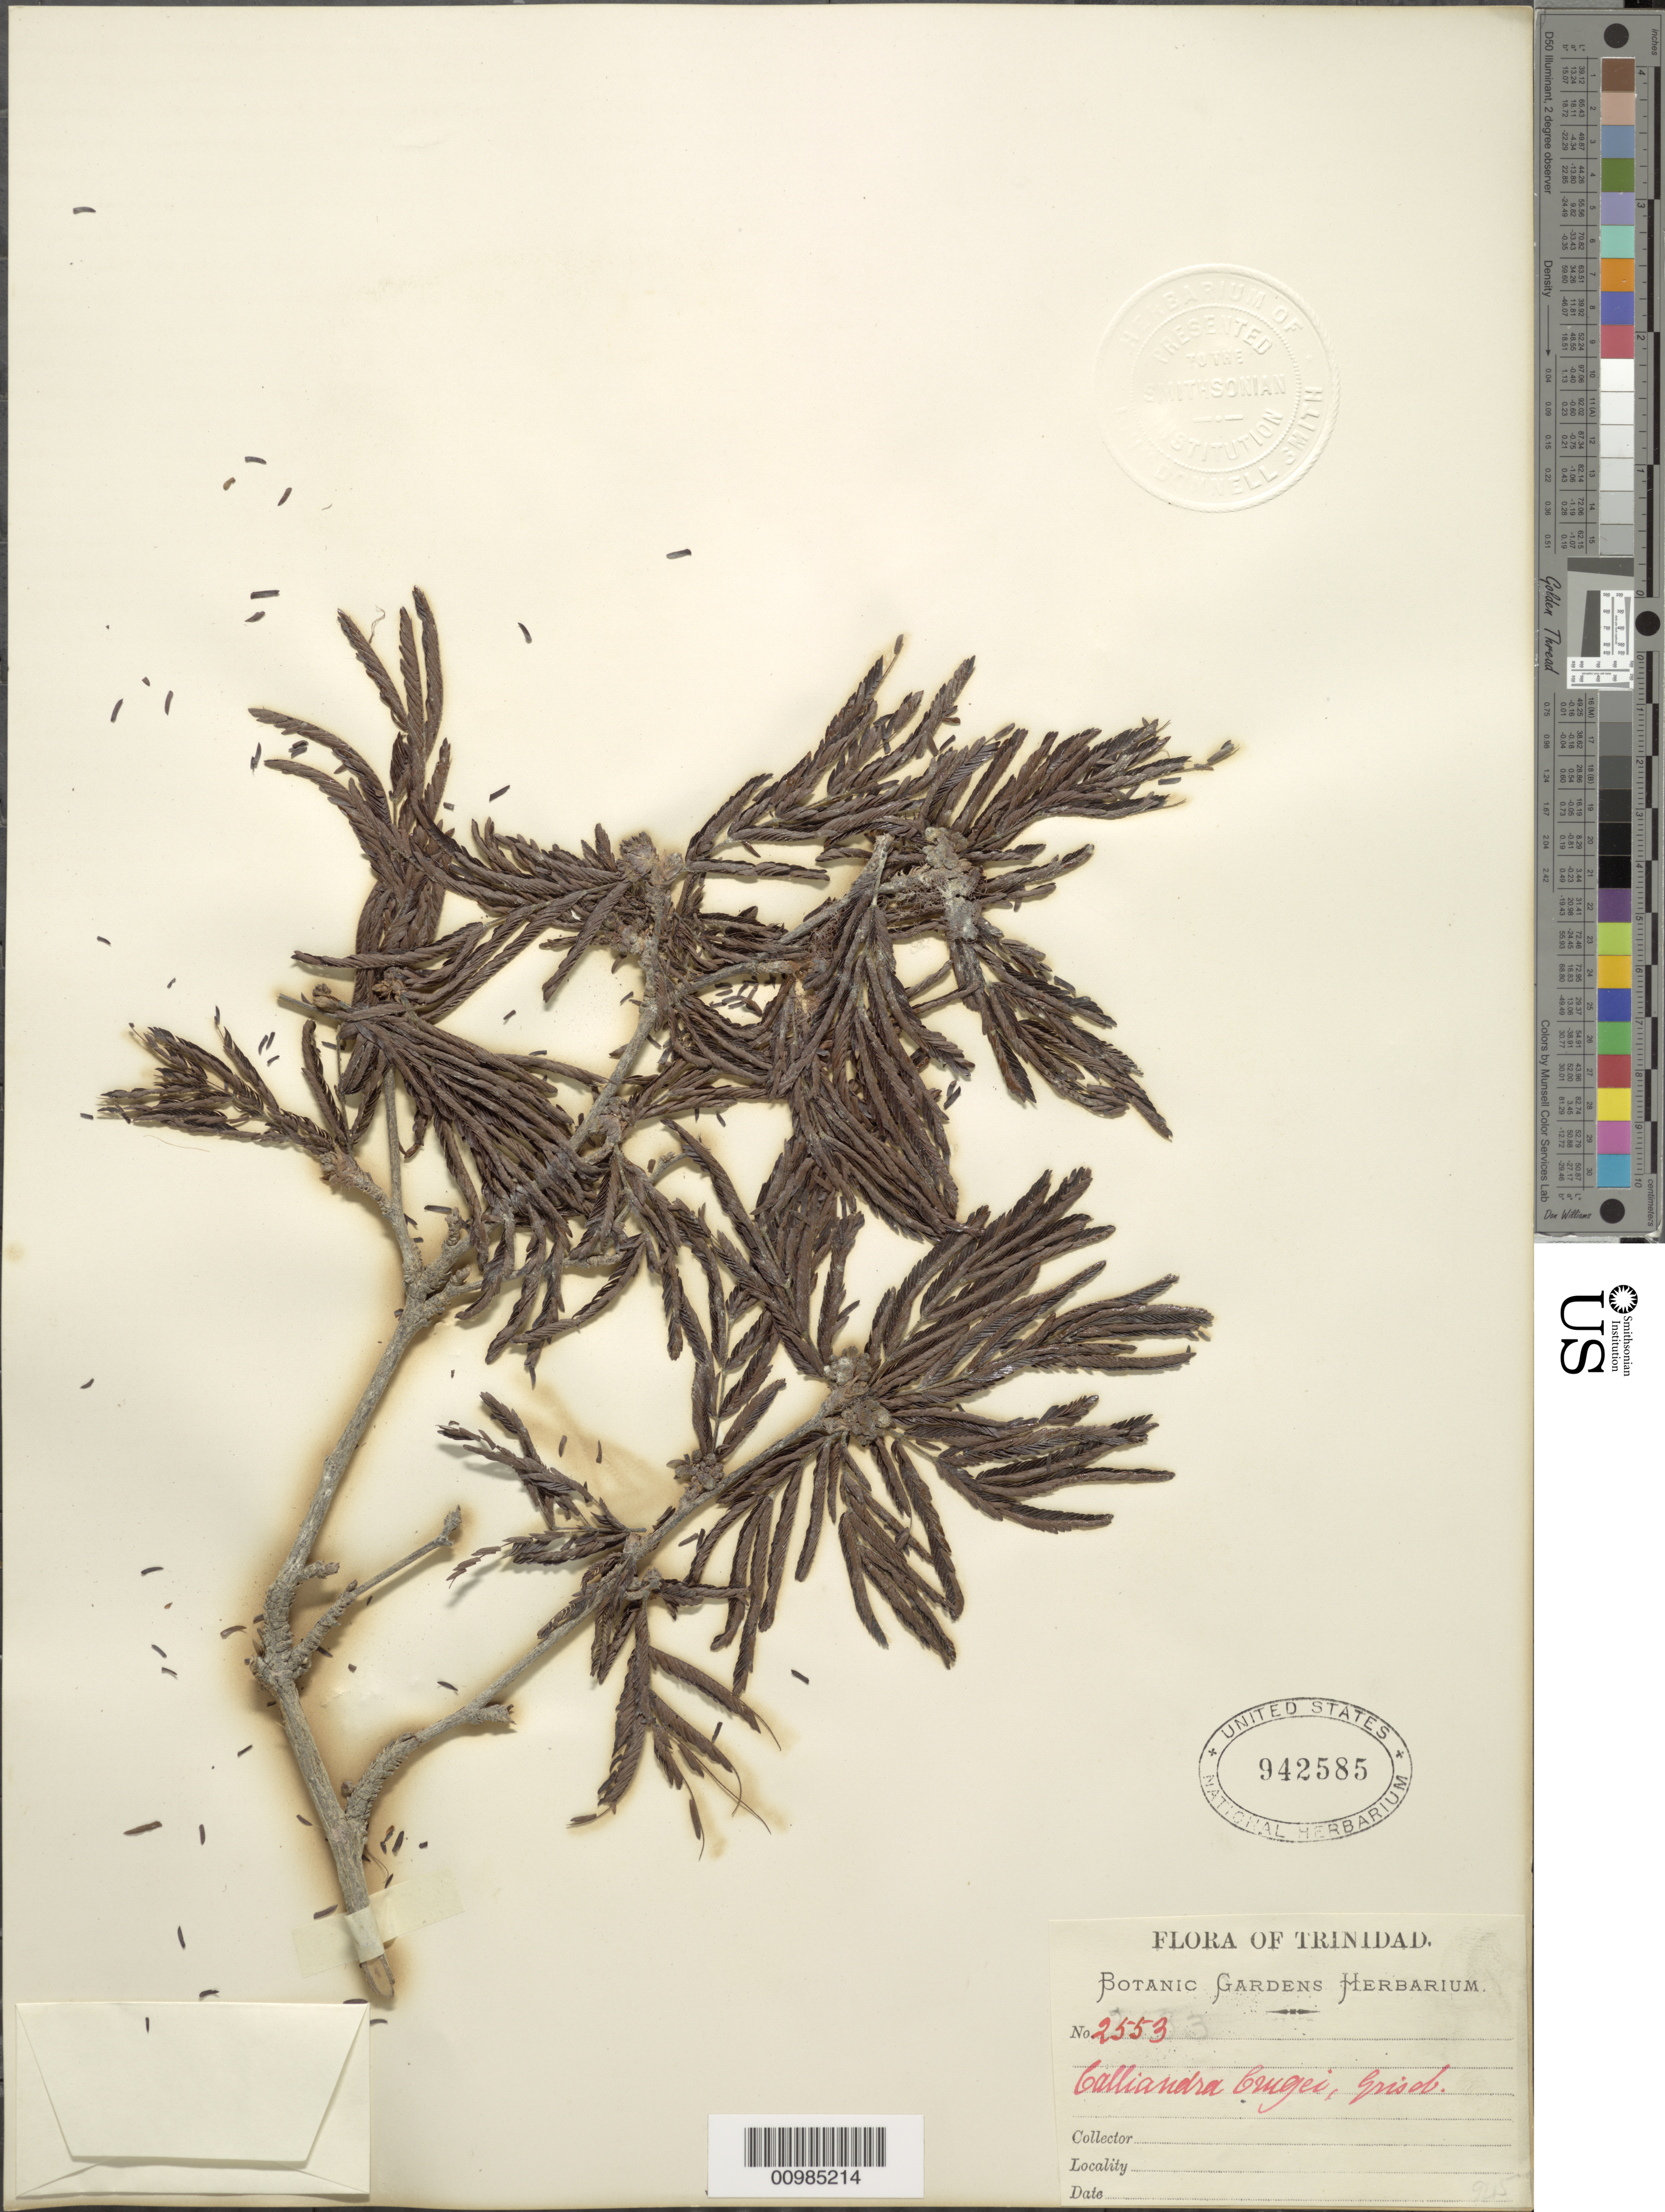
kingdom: Plantae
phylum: Tracheophyta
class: Magnoliopsida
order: Fabales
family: Fabaceae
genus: Calliandra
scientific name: Calliandra cruegeri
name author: Griseb.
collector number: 2553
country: Trinidad and Tobago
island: Trinidad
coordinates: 0 N, 0 E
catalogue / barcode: US 942585